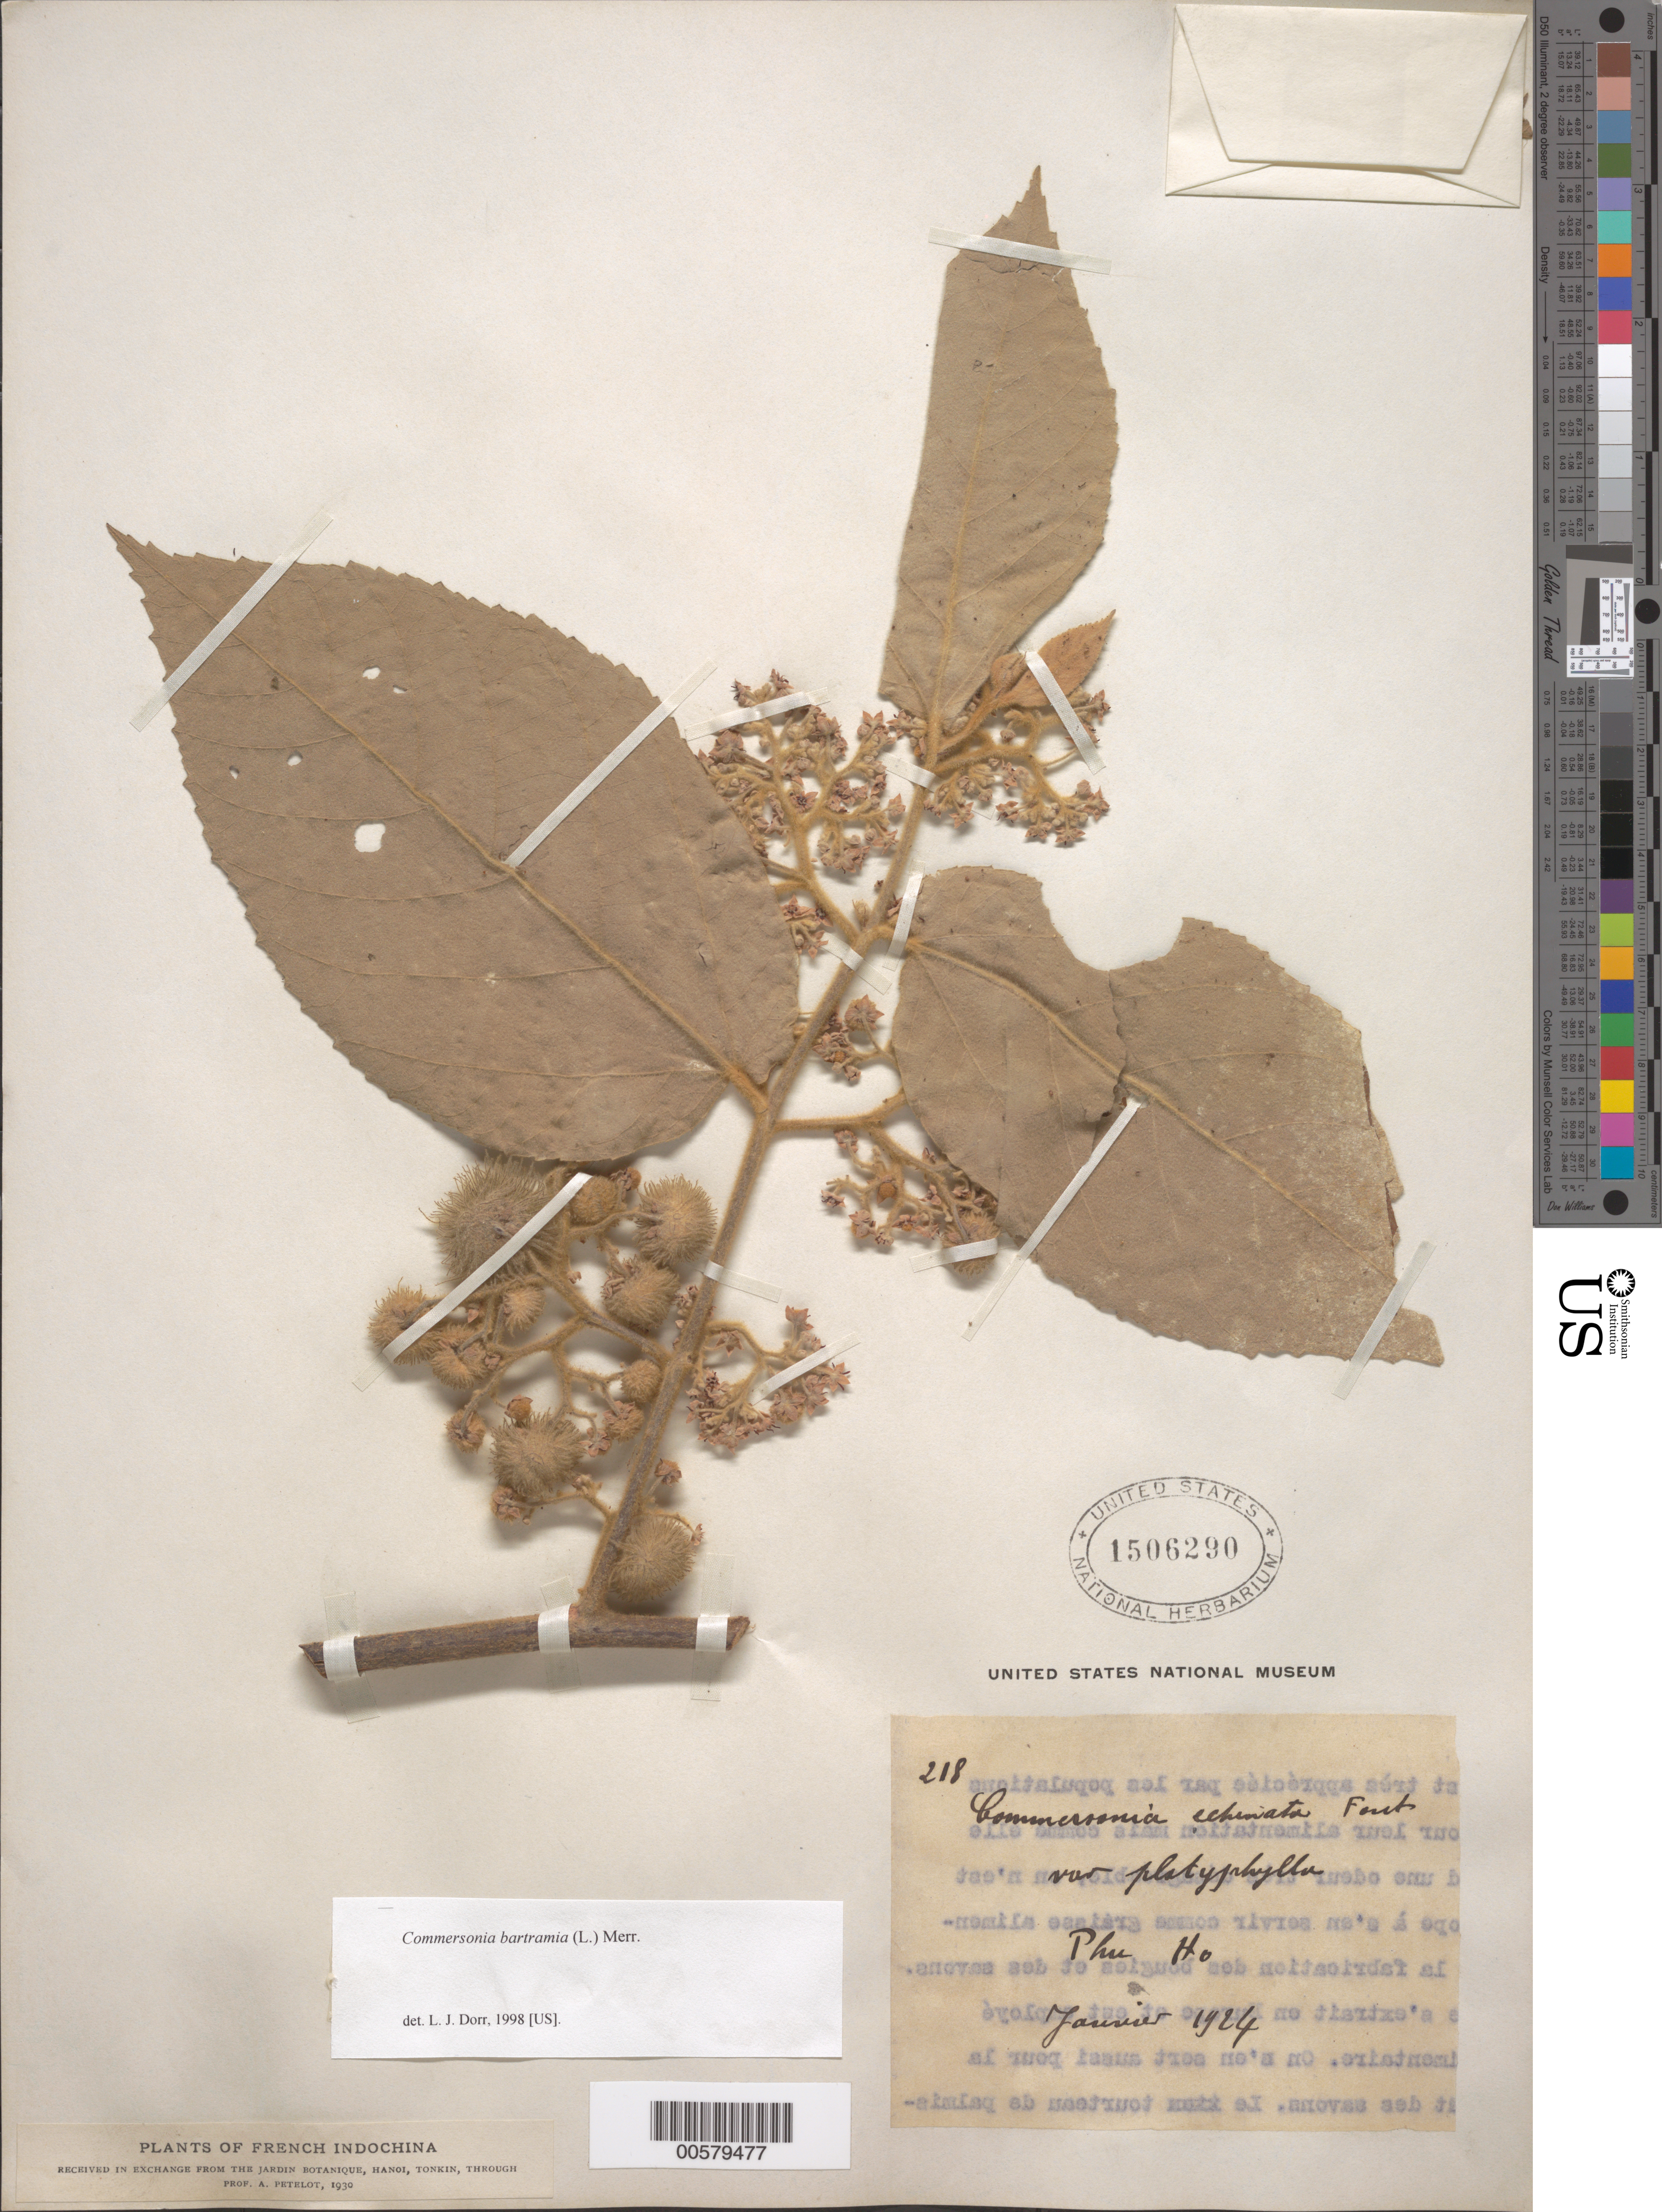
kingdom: Plantae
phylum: Tracheophyta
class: Magnoliopsida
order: Malvales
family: Malvaceae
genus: Commersonia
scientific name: Commersonia bartramia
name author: (L.) Merr.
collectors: A. Petelot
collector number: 218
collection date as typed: Jan 1924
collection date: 1924-01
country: Vietnam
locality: Phu Ho. [Former Vinh Phú Province?]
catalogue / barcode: US 1506290